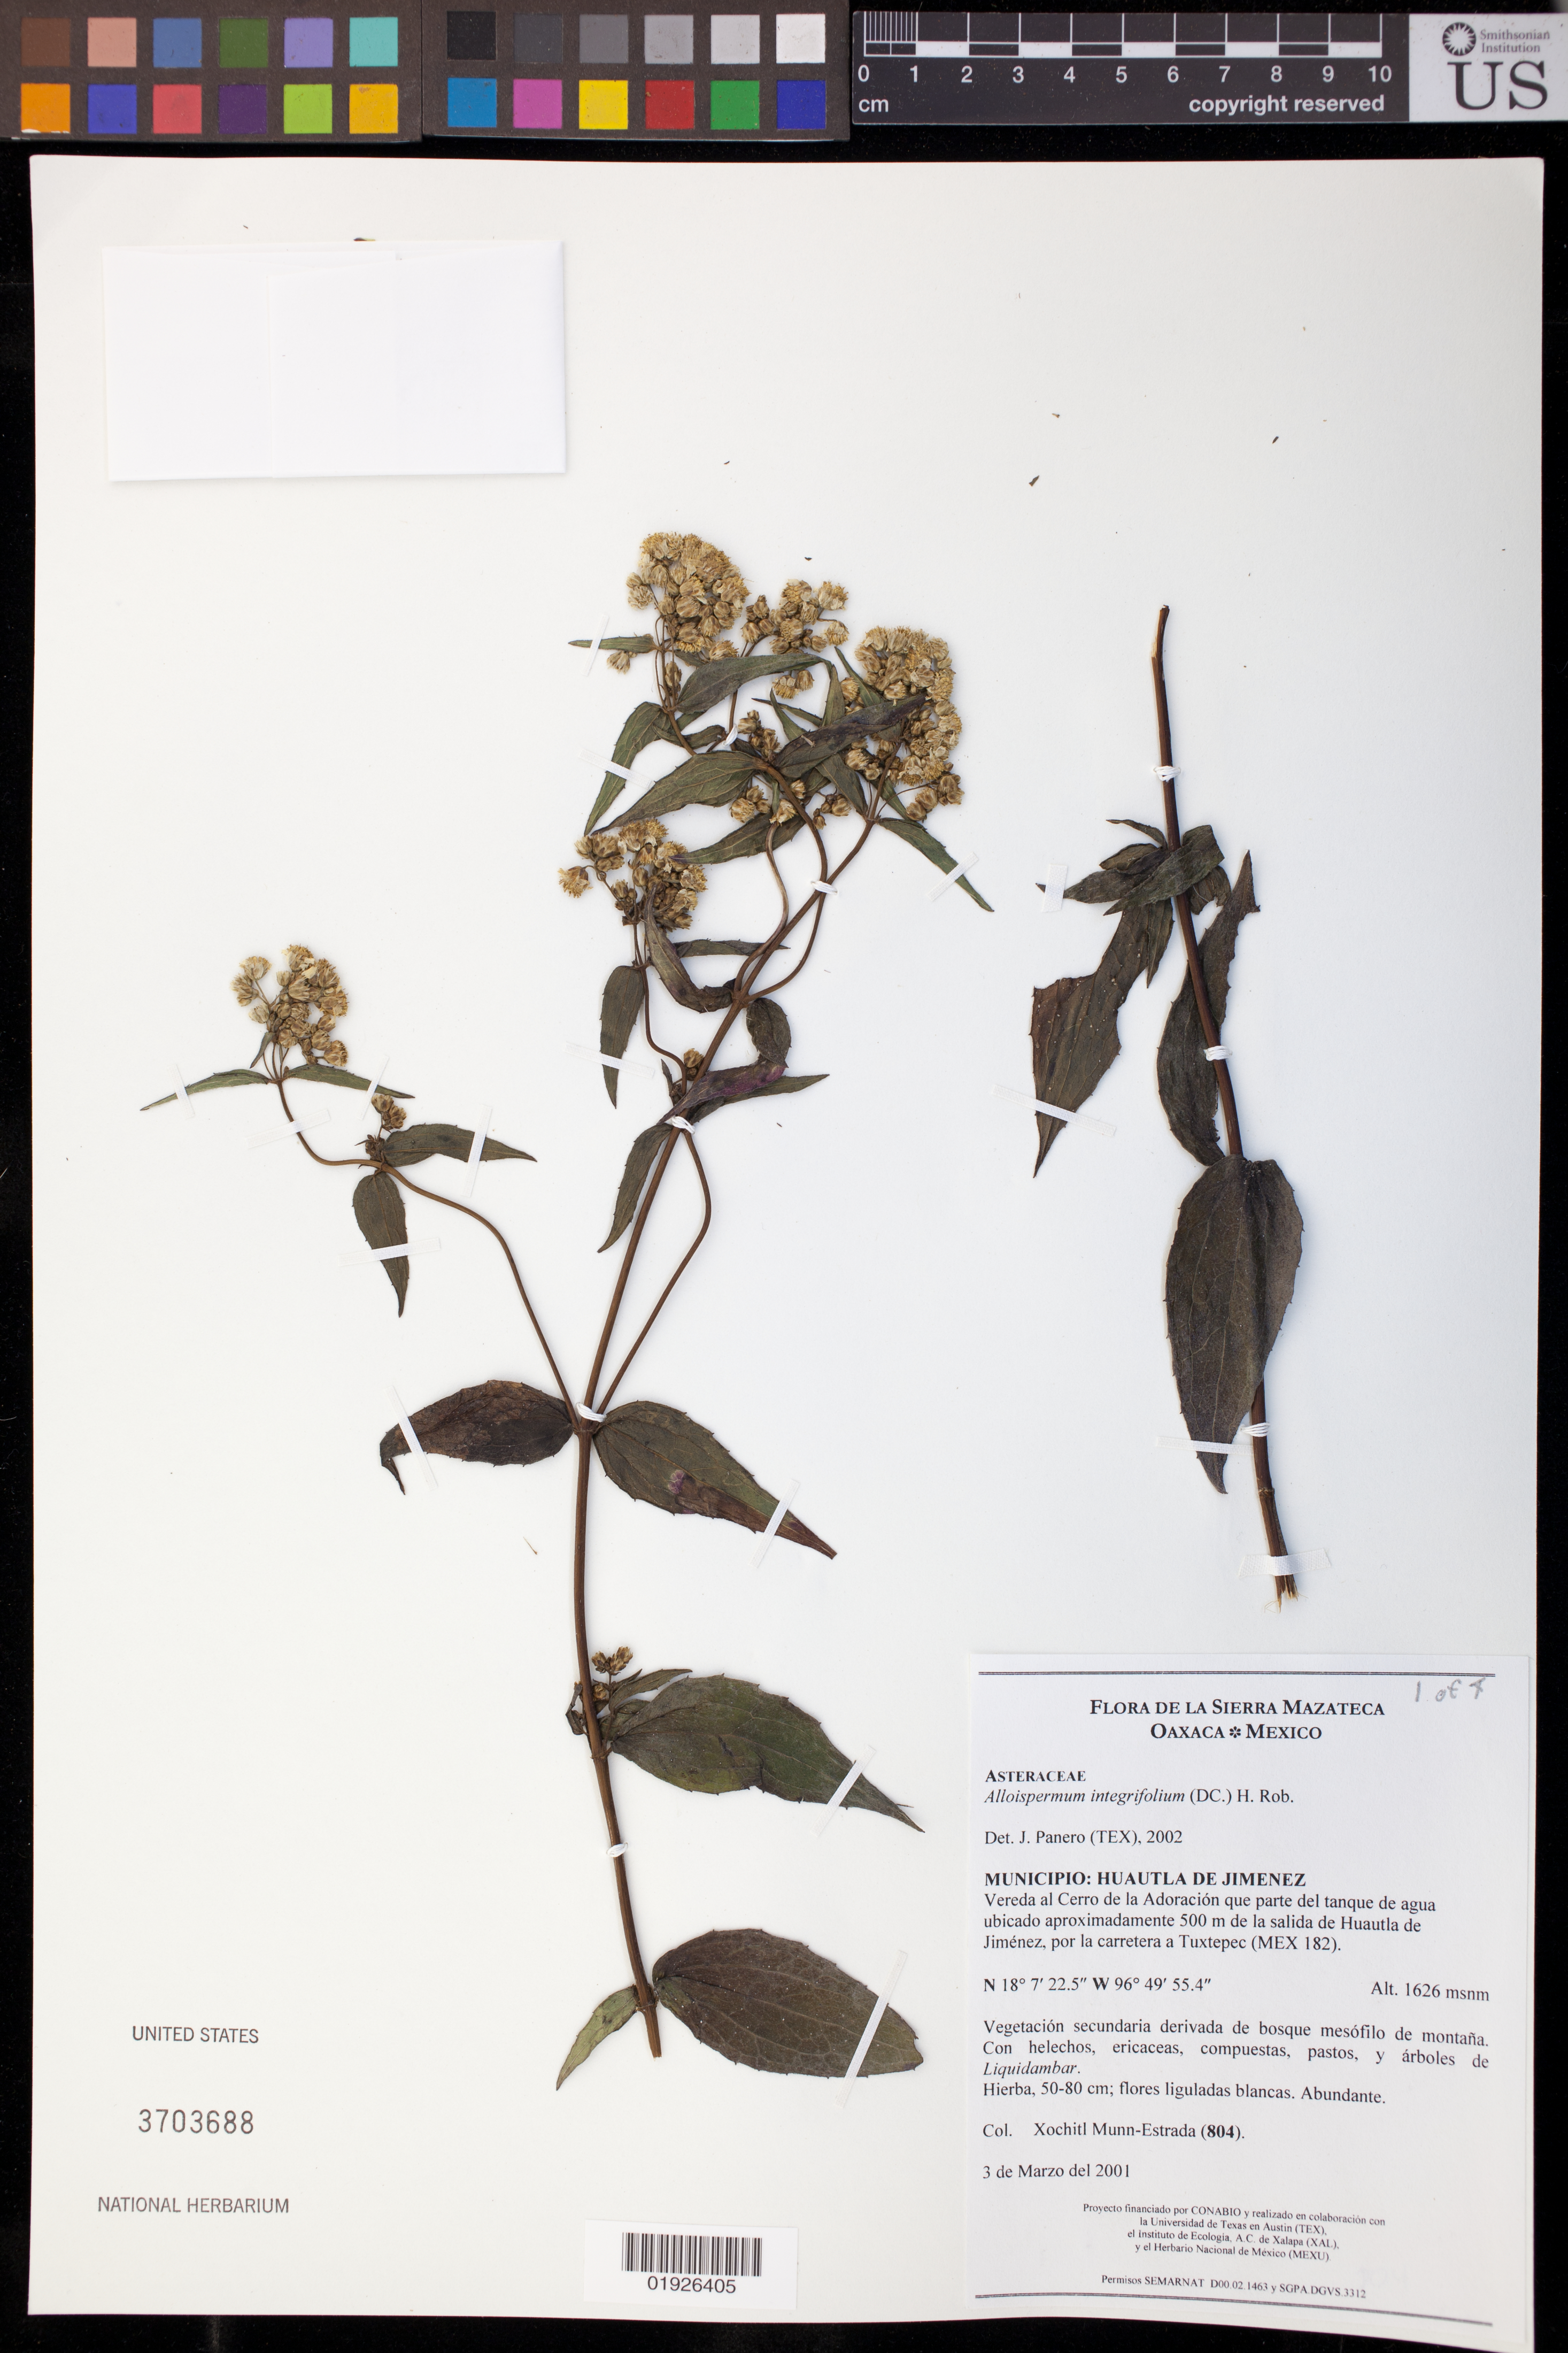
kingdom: Plantae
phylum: Tracheophyta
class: Magnoliopsida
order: Asterales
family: Asteraceae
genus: Alloispermum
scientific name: Alloispermum integrifolium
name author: (DC.) H. Rob.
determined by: Panero, J. L.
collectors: X. Munn-Estrada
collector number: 804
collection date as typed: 3 de Marzo del 2001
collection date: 2001-03-03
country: Mexico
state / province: Oaxaca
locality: Municipio: Huautla de Jimenez, vereda al Cerro de la Adoracion que parte del tanque de agua ubicado aproximadamente 500 m de la salida de Huautla de Jimenez, por la carretera a Tuxtepec (MEX 182).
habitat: Vegetacion secundaria derivada de bosque mesofilo de montana.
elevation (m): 1626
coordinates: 18 7 22.5 N, 96 49 55.4 W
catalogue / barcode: US 3703688